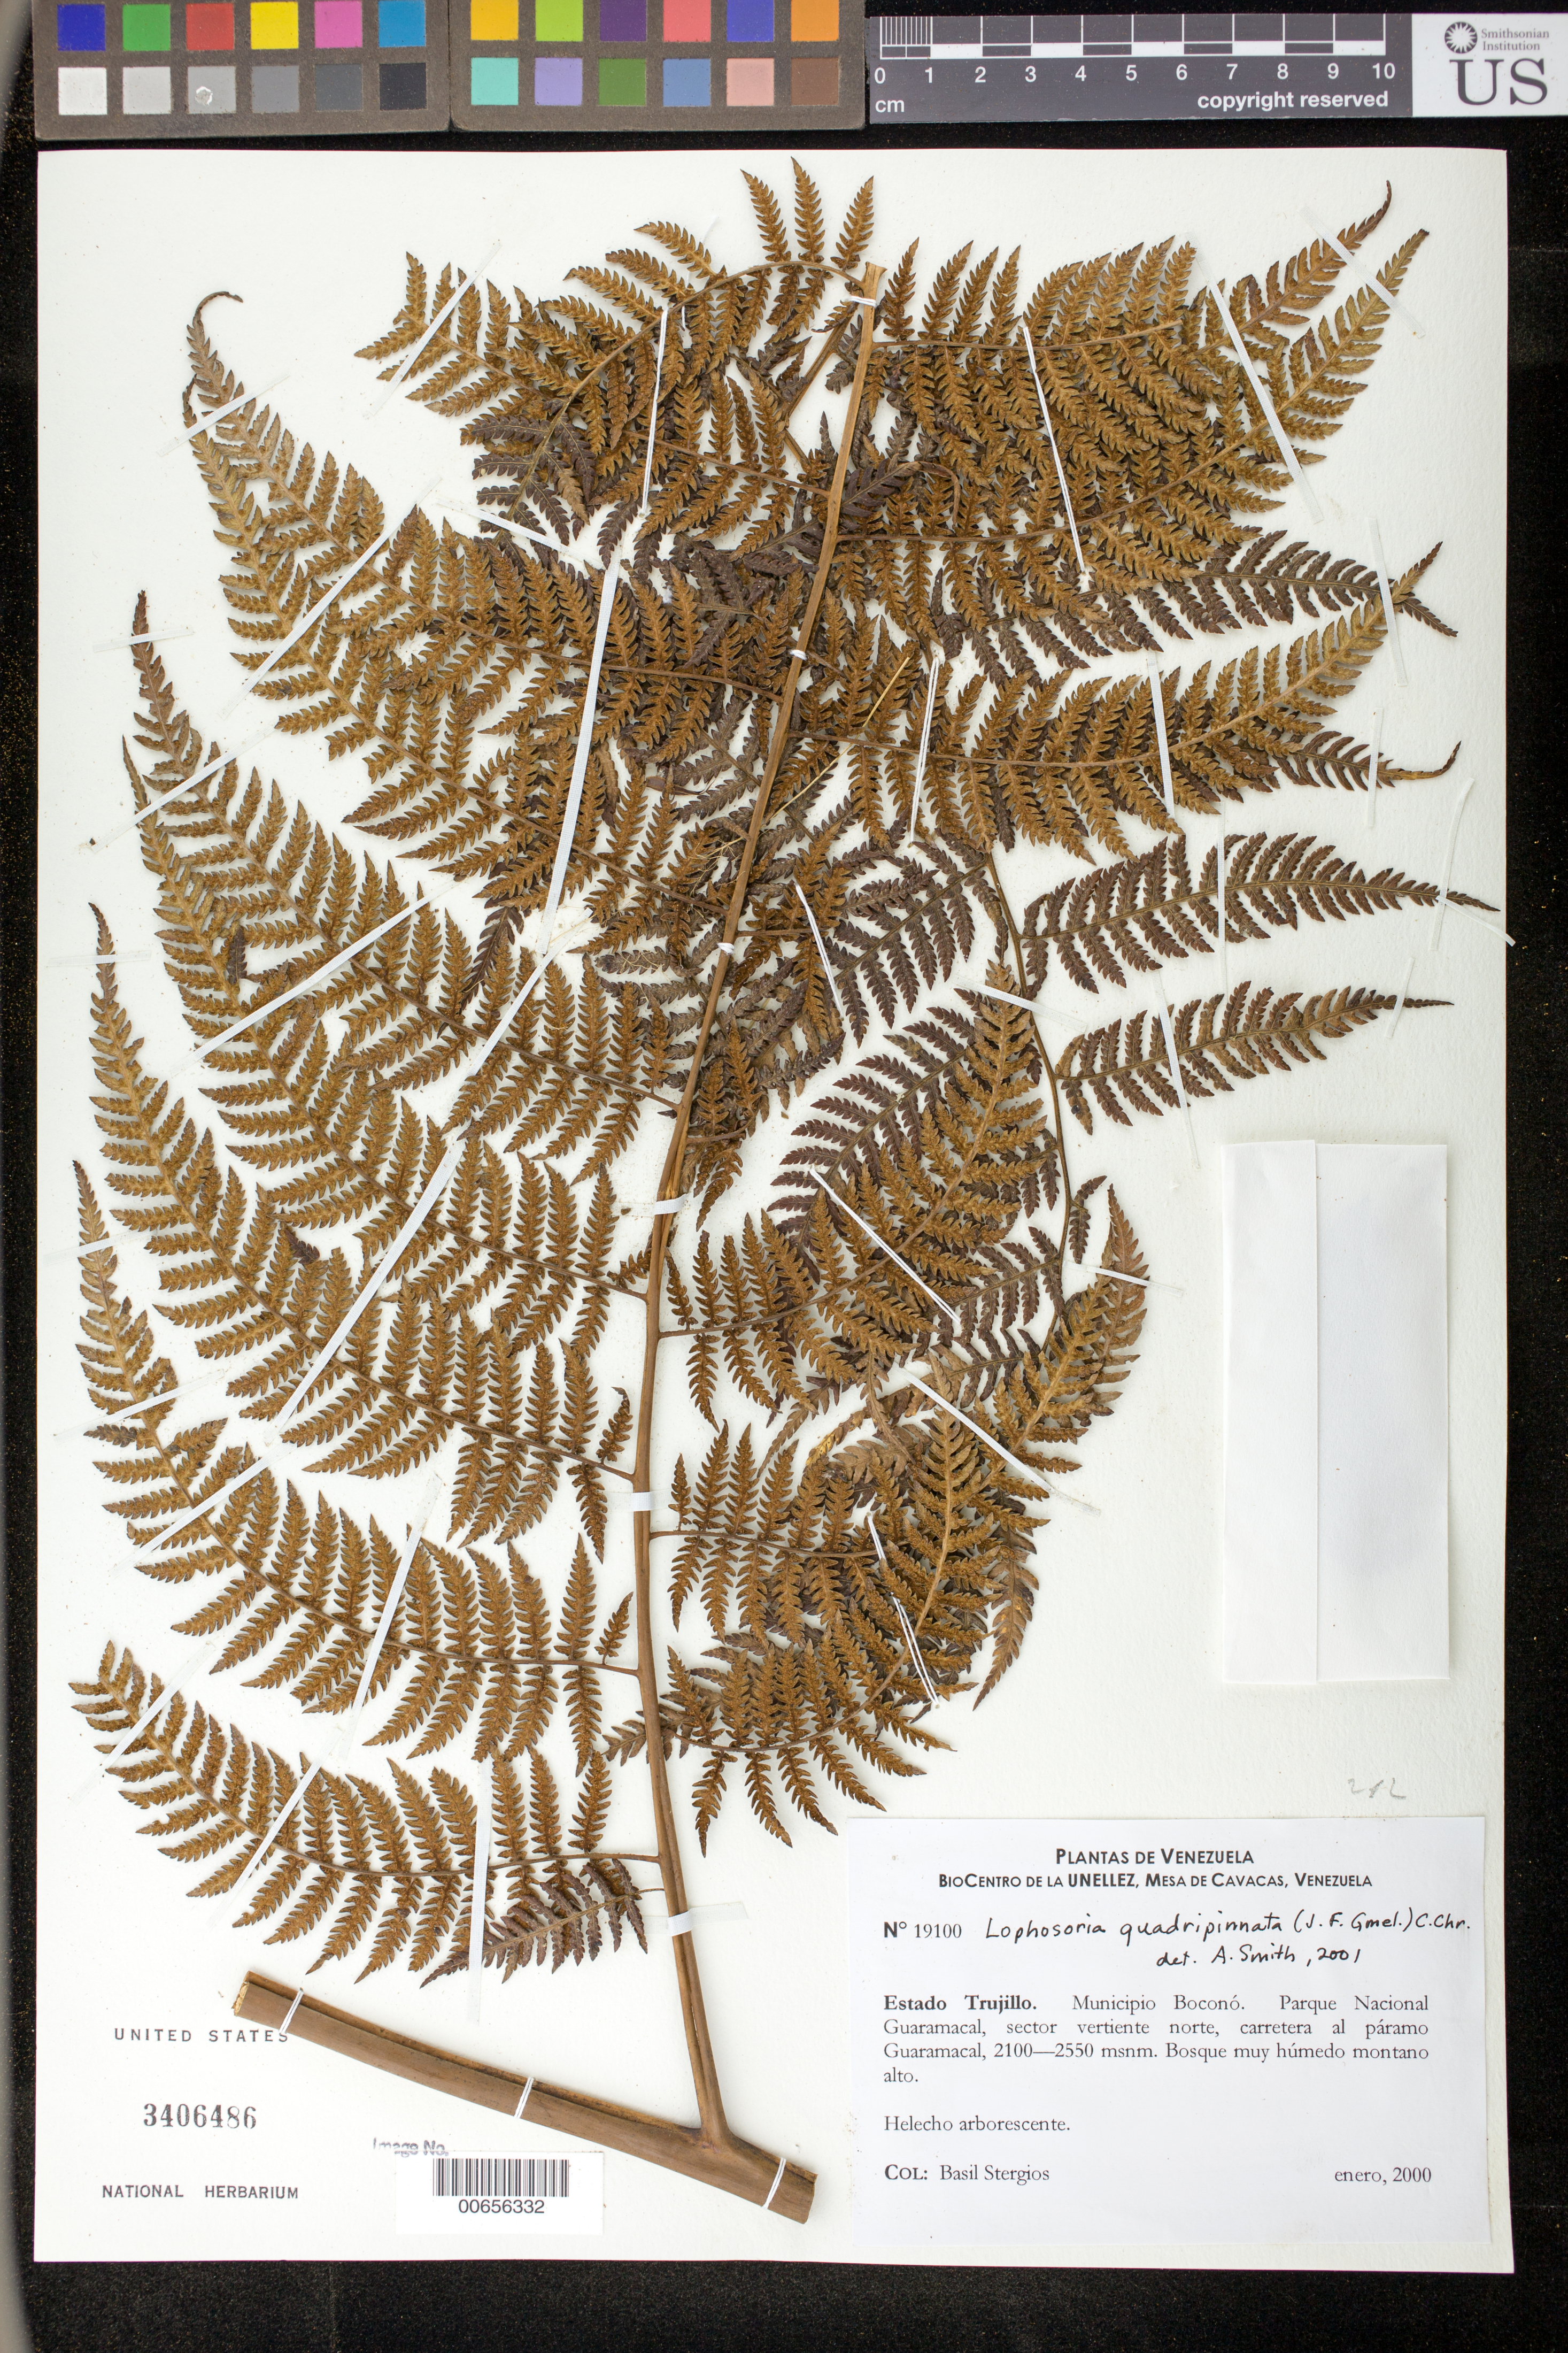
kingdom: Plantae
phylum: Tracheophyta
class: Polypodiopsida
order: Cyatheales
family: Dicksoniaceae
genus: Lophosoria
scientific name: Lophosoria quadripinnata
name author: (J.F. Gmel.) C. Chr.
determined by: Smith, Alan R., (UC)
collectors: B. G. Stergios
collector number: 19100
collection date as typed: Jan 2000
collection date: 2000-01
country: Venezuela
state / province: Trujillo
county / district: Boconó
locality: Parque Nacional Guaramacal, vertiente N, carretera al páramo Guaramacal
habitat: Bosque muy húmedo montano alto.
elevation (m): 2100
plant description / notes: PORT, UC, US, VEN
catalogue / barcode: US 3406486